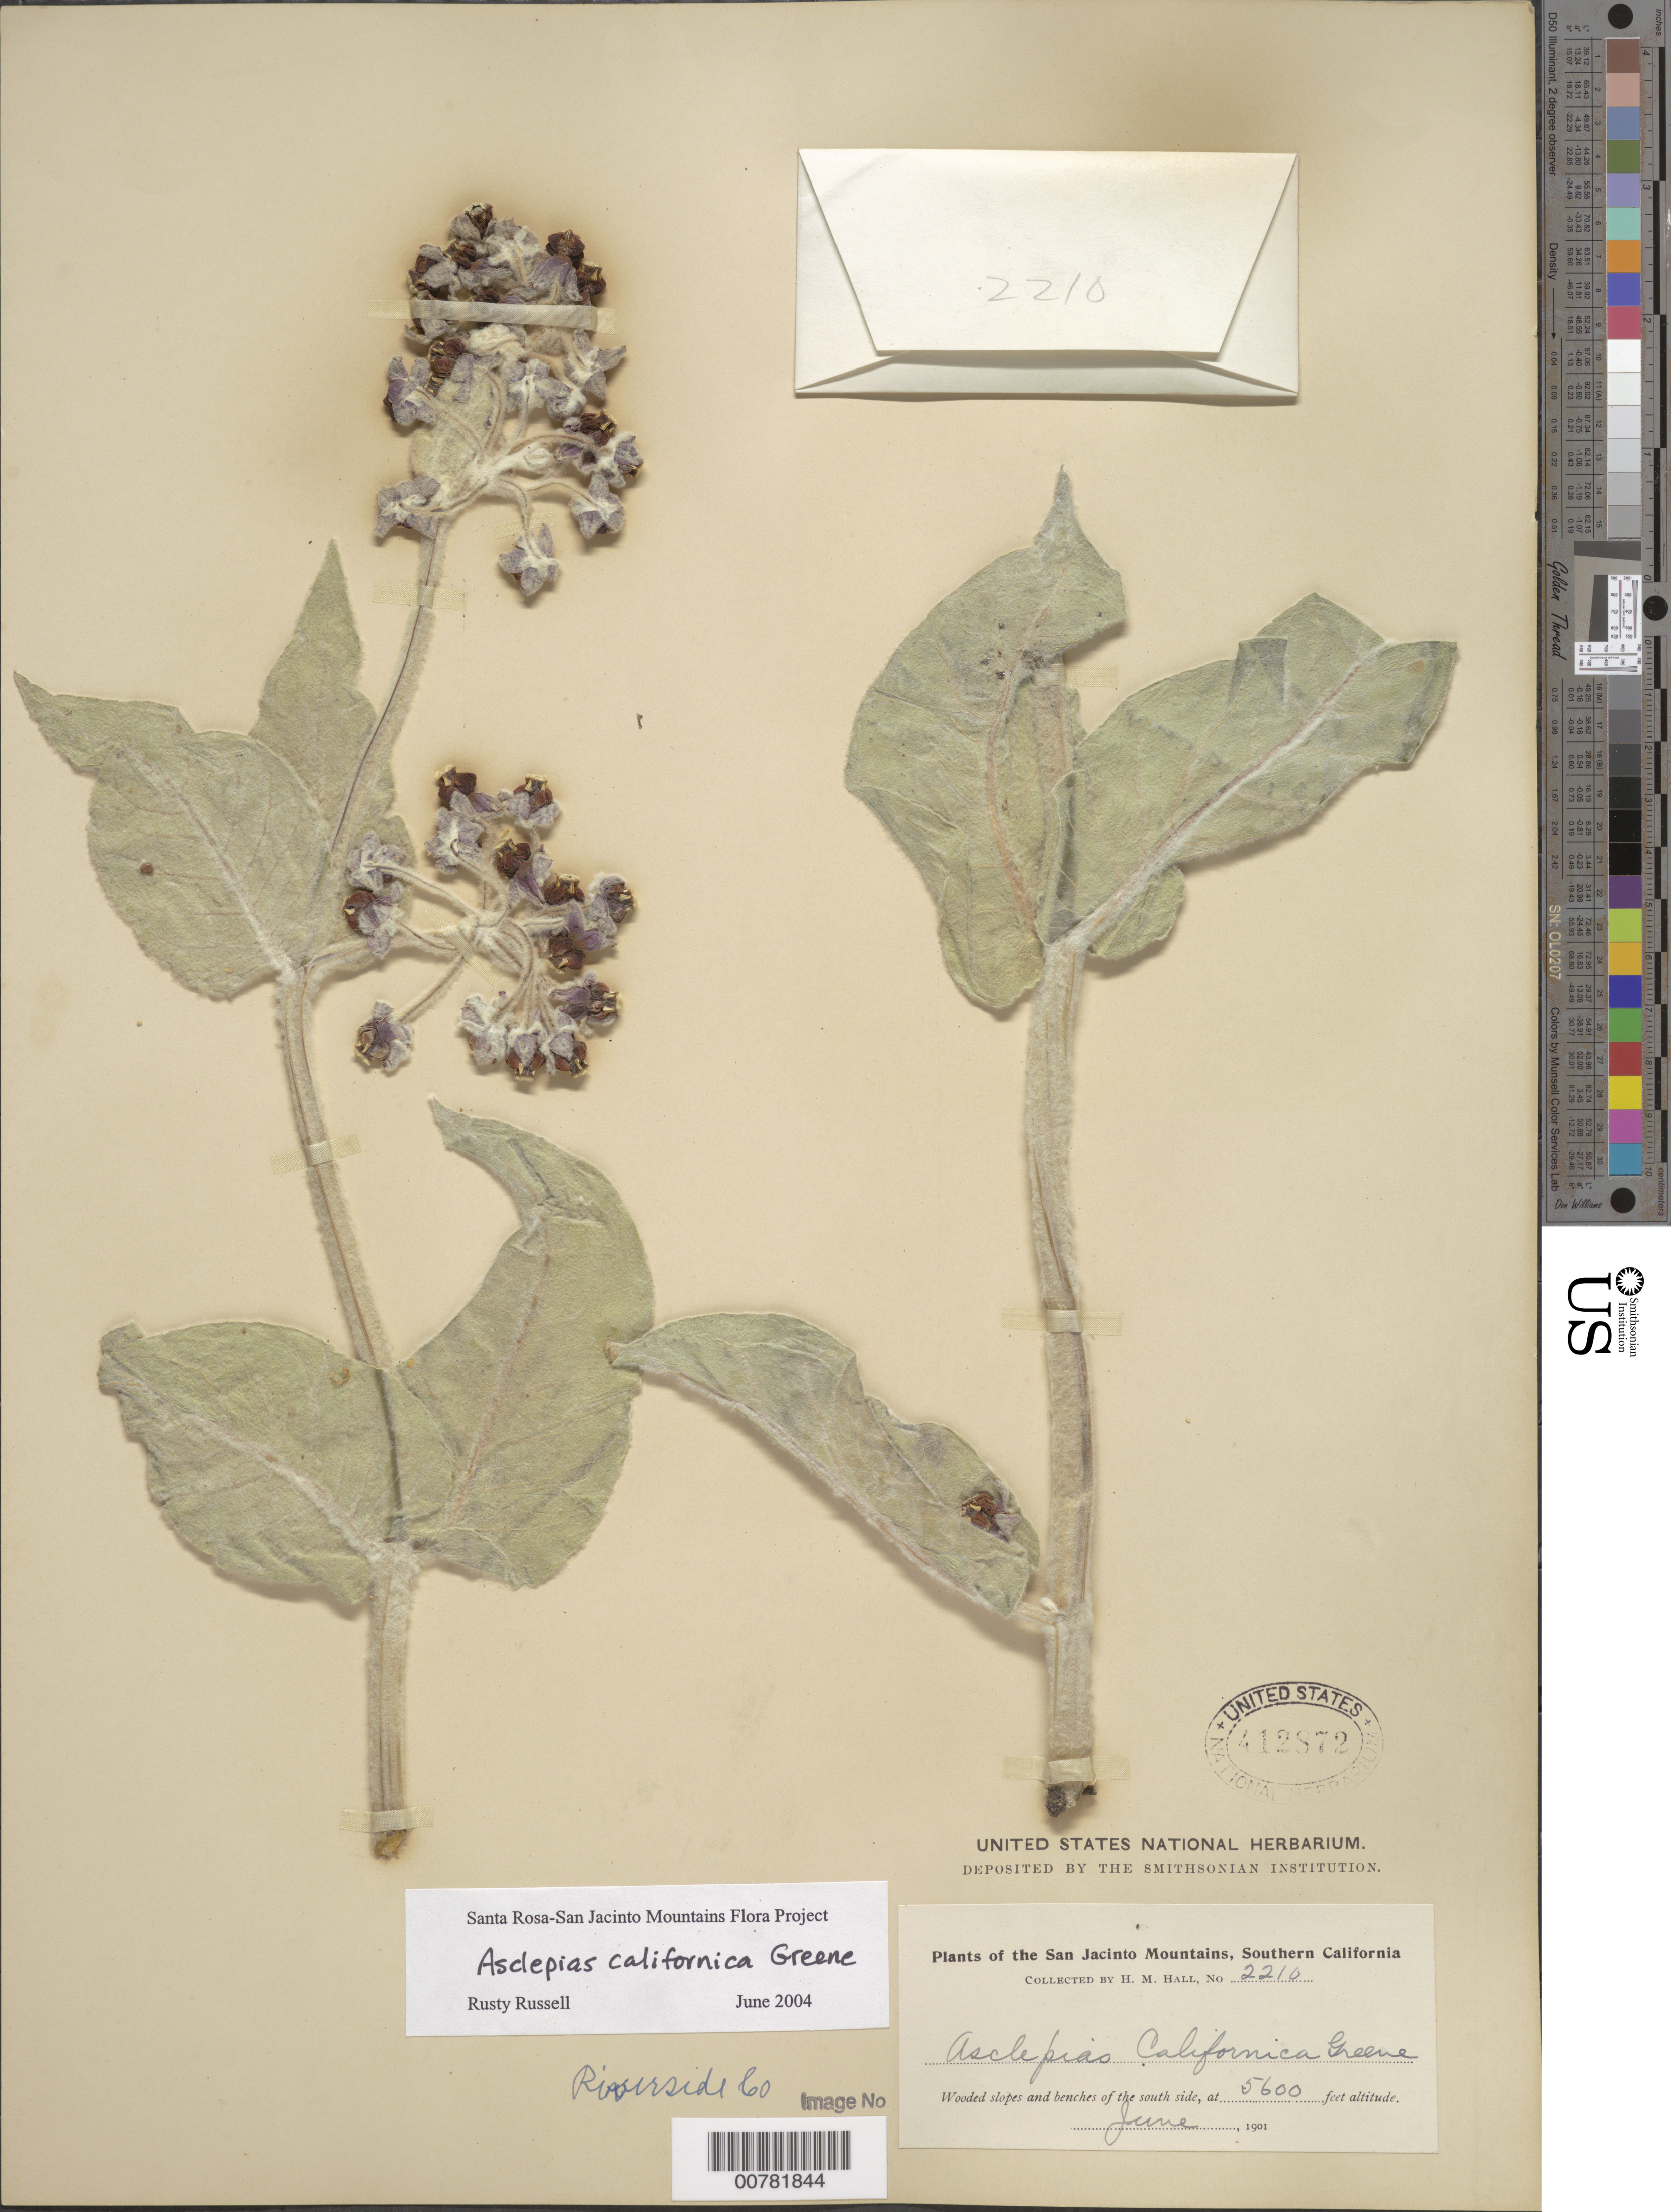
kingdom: Plantae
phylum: Tracheophyta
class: Magnoliopsida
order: Gentianales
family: Apocynaceae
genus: Asclepias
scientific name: Asclepias californica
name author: Greene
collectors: H. M. Hall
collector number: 2210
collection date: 1901-06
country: United States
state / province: California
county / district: Riverside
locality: San Jacinto Mountains, Southern California. Wooded slopes and benches of the south side. Riverside Co.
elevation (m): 1707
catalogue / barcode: US 412872